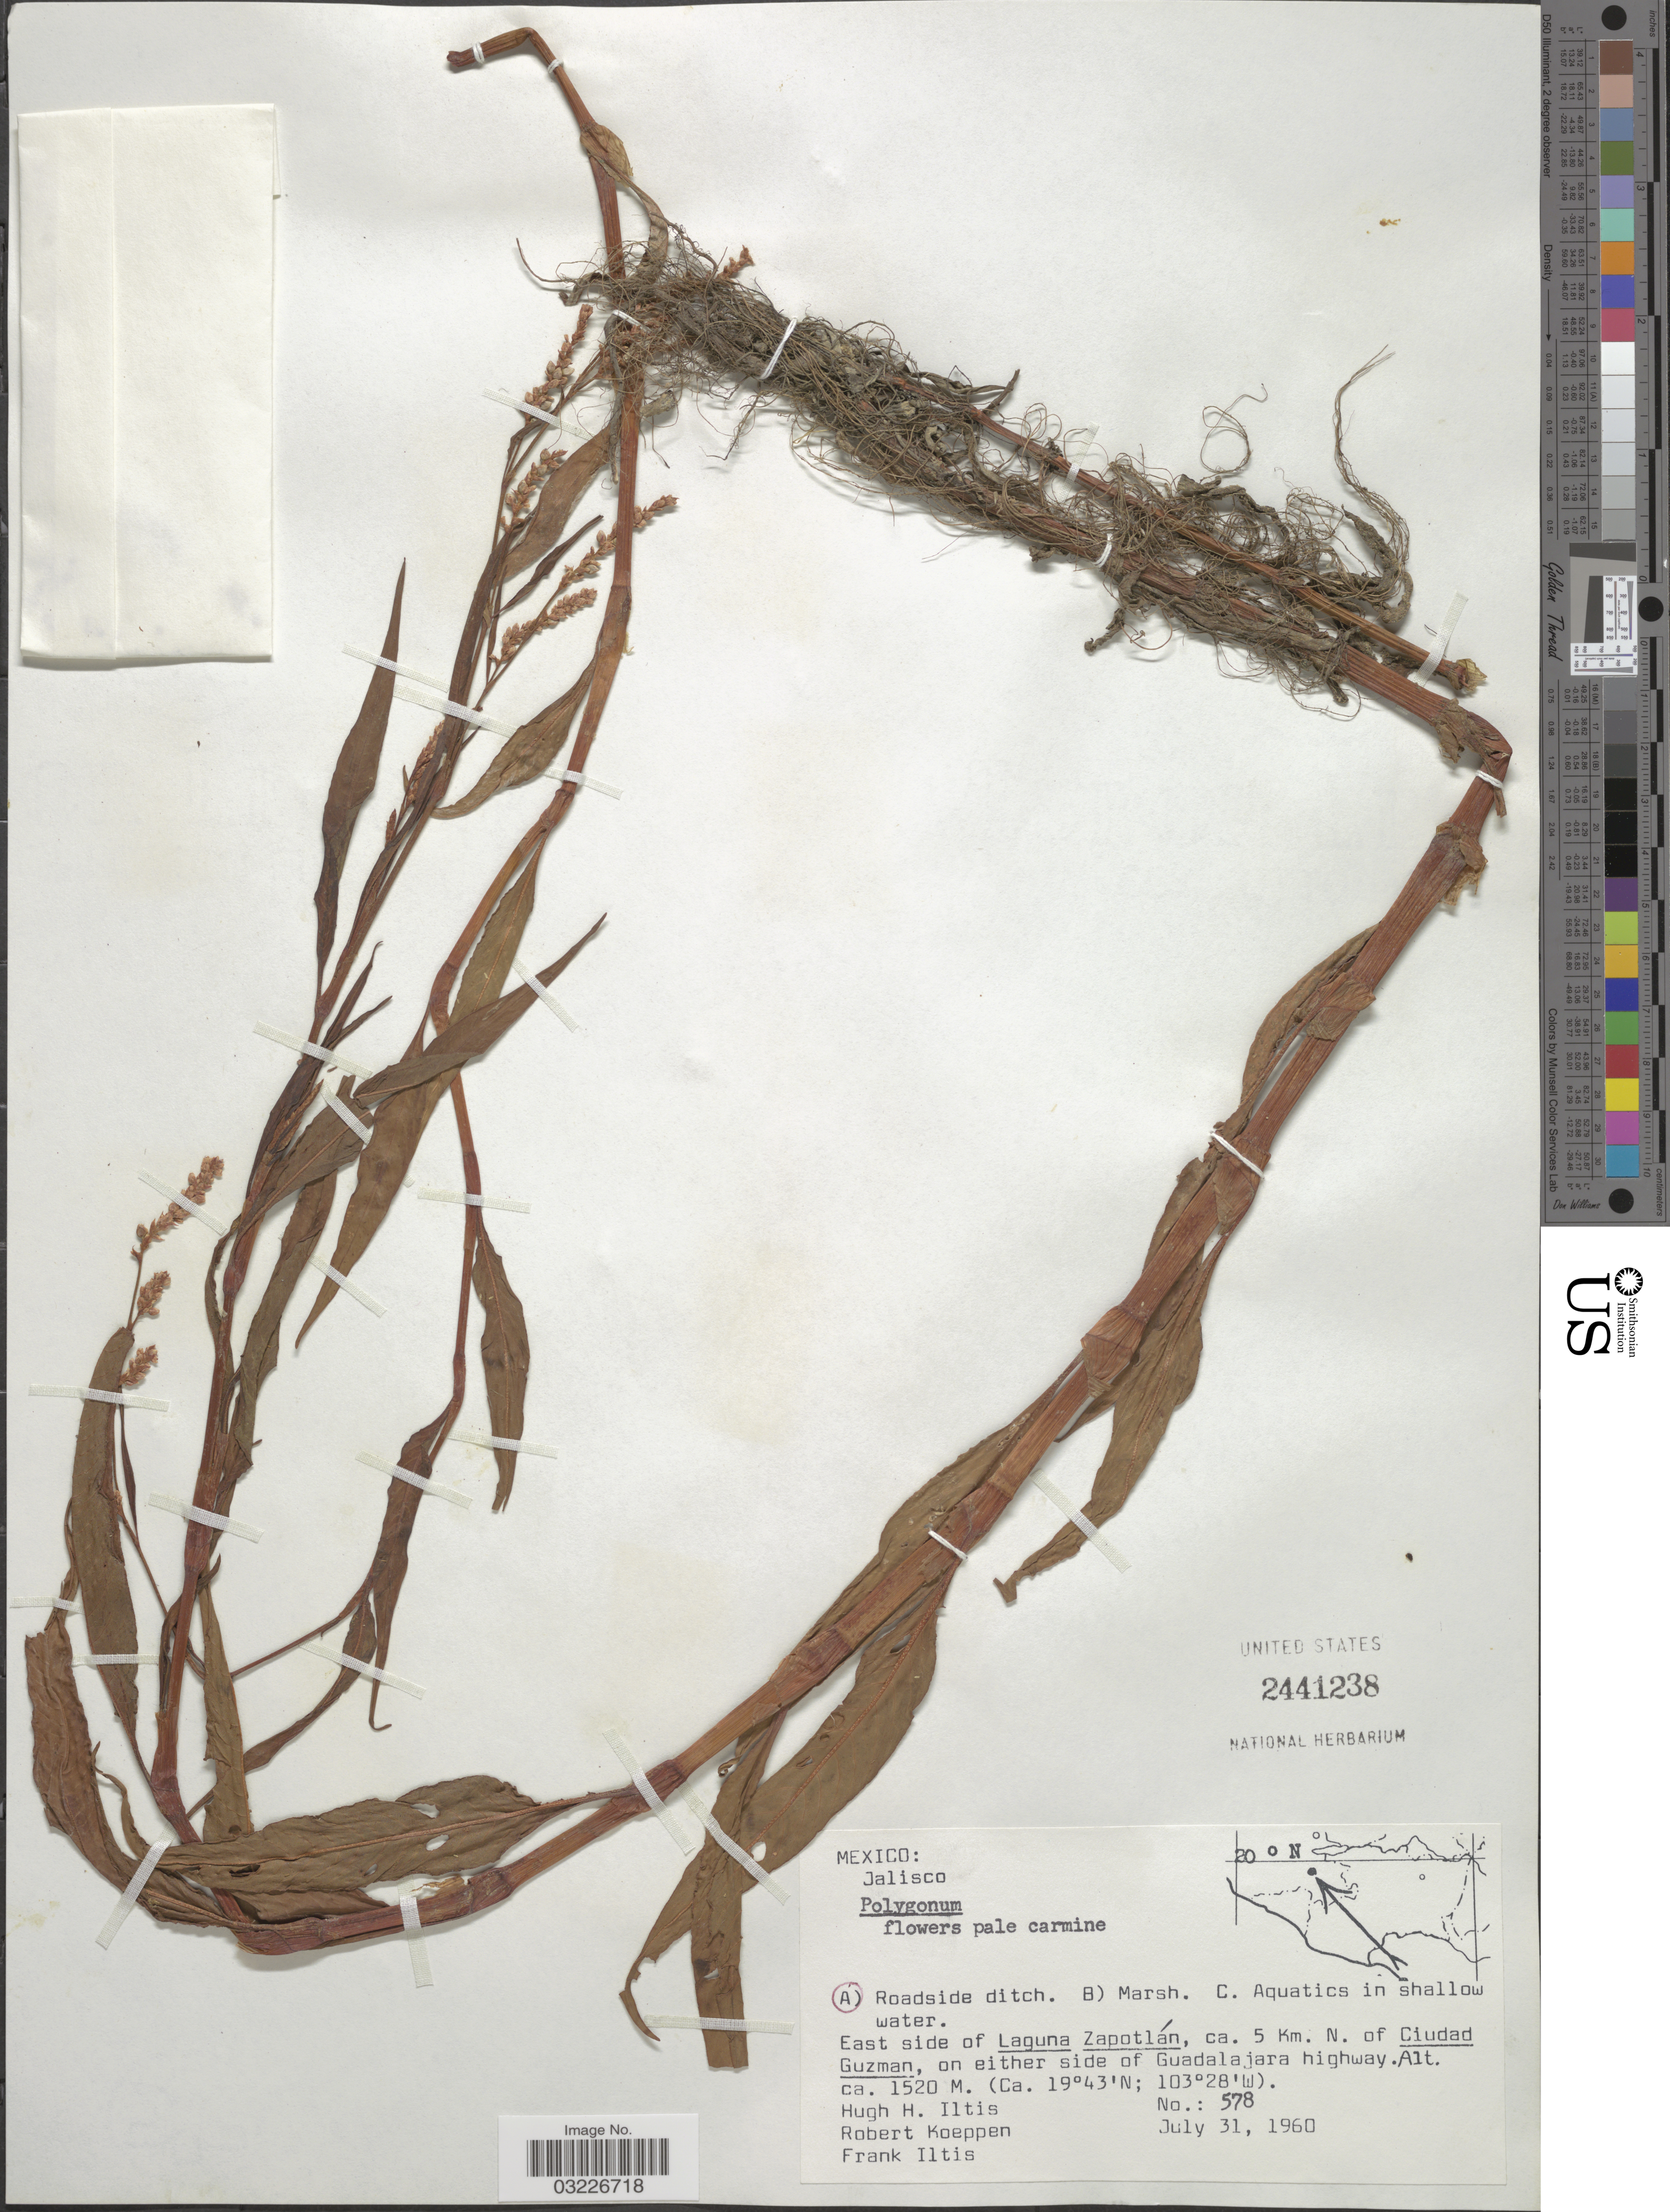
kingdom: Plantae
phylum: Tracheophyta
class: Magnoliopsida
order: Caryophyllales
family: Polygonaceae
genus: Persicaria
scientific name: Persicaria lapathifolia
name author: (L.) Delarbre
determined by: Atha, D. E.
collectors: H. H. Iltis, R. C. Koeppen & F. S. Iltis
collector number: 578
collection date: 1960-07-31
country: Mexico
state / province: Jalisco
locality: East side of Laguna Zapotlán, ca. 5 Km. N. of Ciudad Guzman, on either side of Guadalajara highway.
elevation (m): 1520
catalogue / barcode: US 2441238